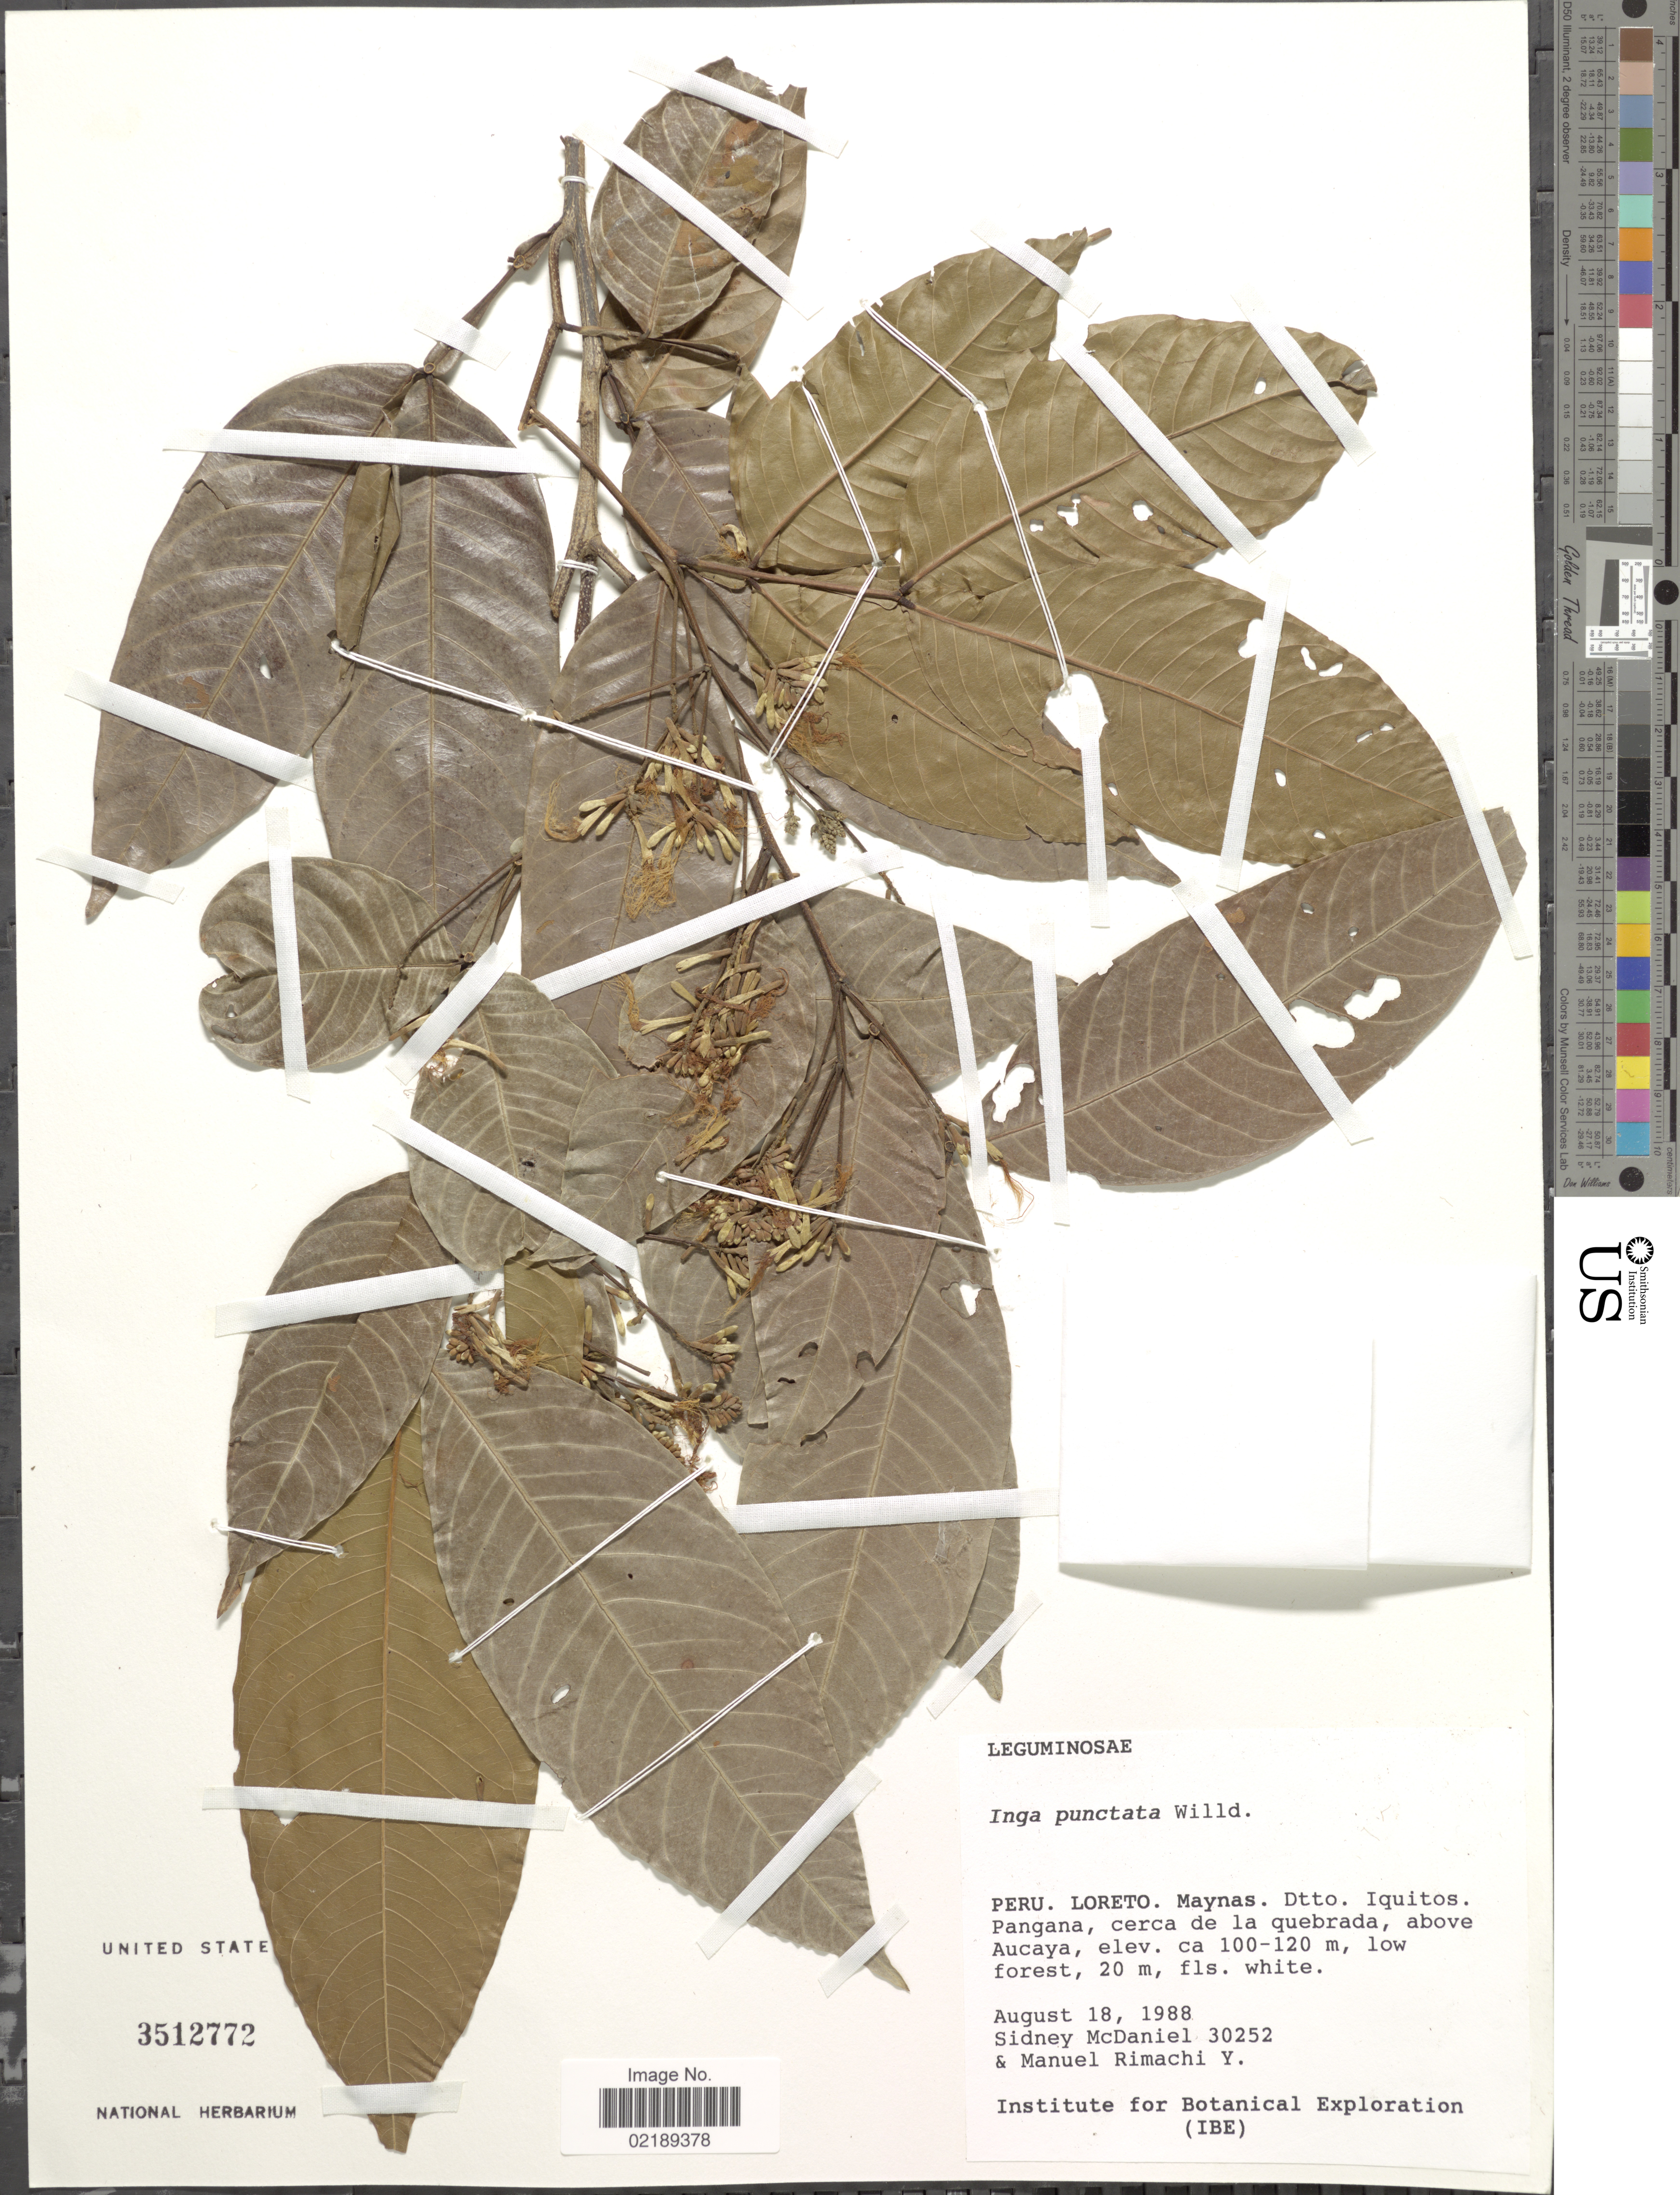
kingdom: Plantae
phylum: Tracheophyta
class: Magnoliopsida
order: Fabales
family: Fabaceae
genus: Inga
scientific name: Inga punctata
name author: Willd.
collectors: S. McDaniel & M. Rimachi Y.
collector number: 30252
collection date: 1988-08-18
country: Peru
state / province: Loreto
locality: Maynas Province, Dtto. Iquitos, Pangana, cerca de la quebrada, above Aucaya.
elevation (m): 100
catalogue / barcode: US 3512772